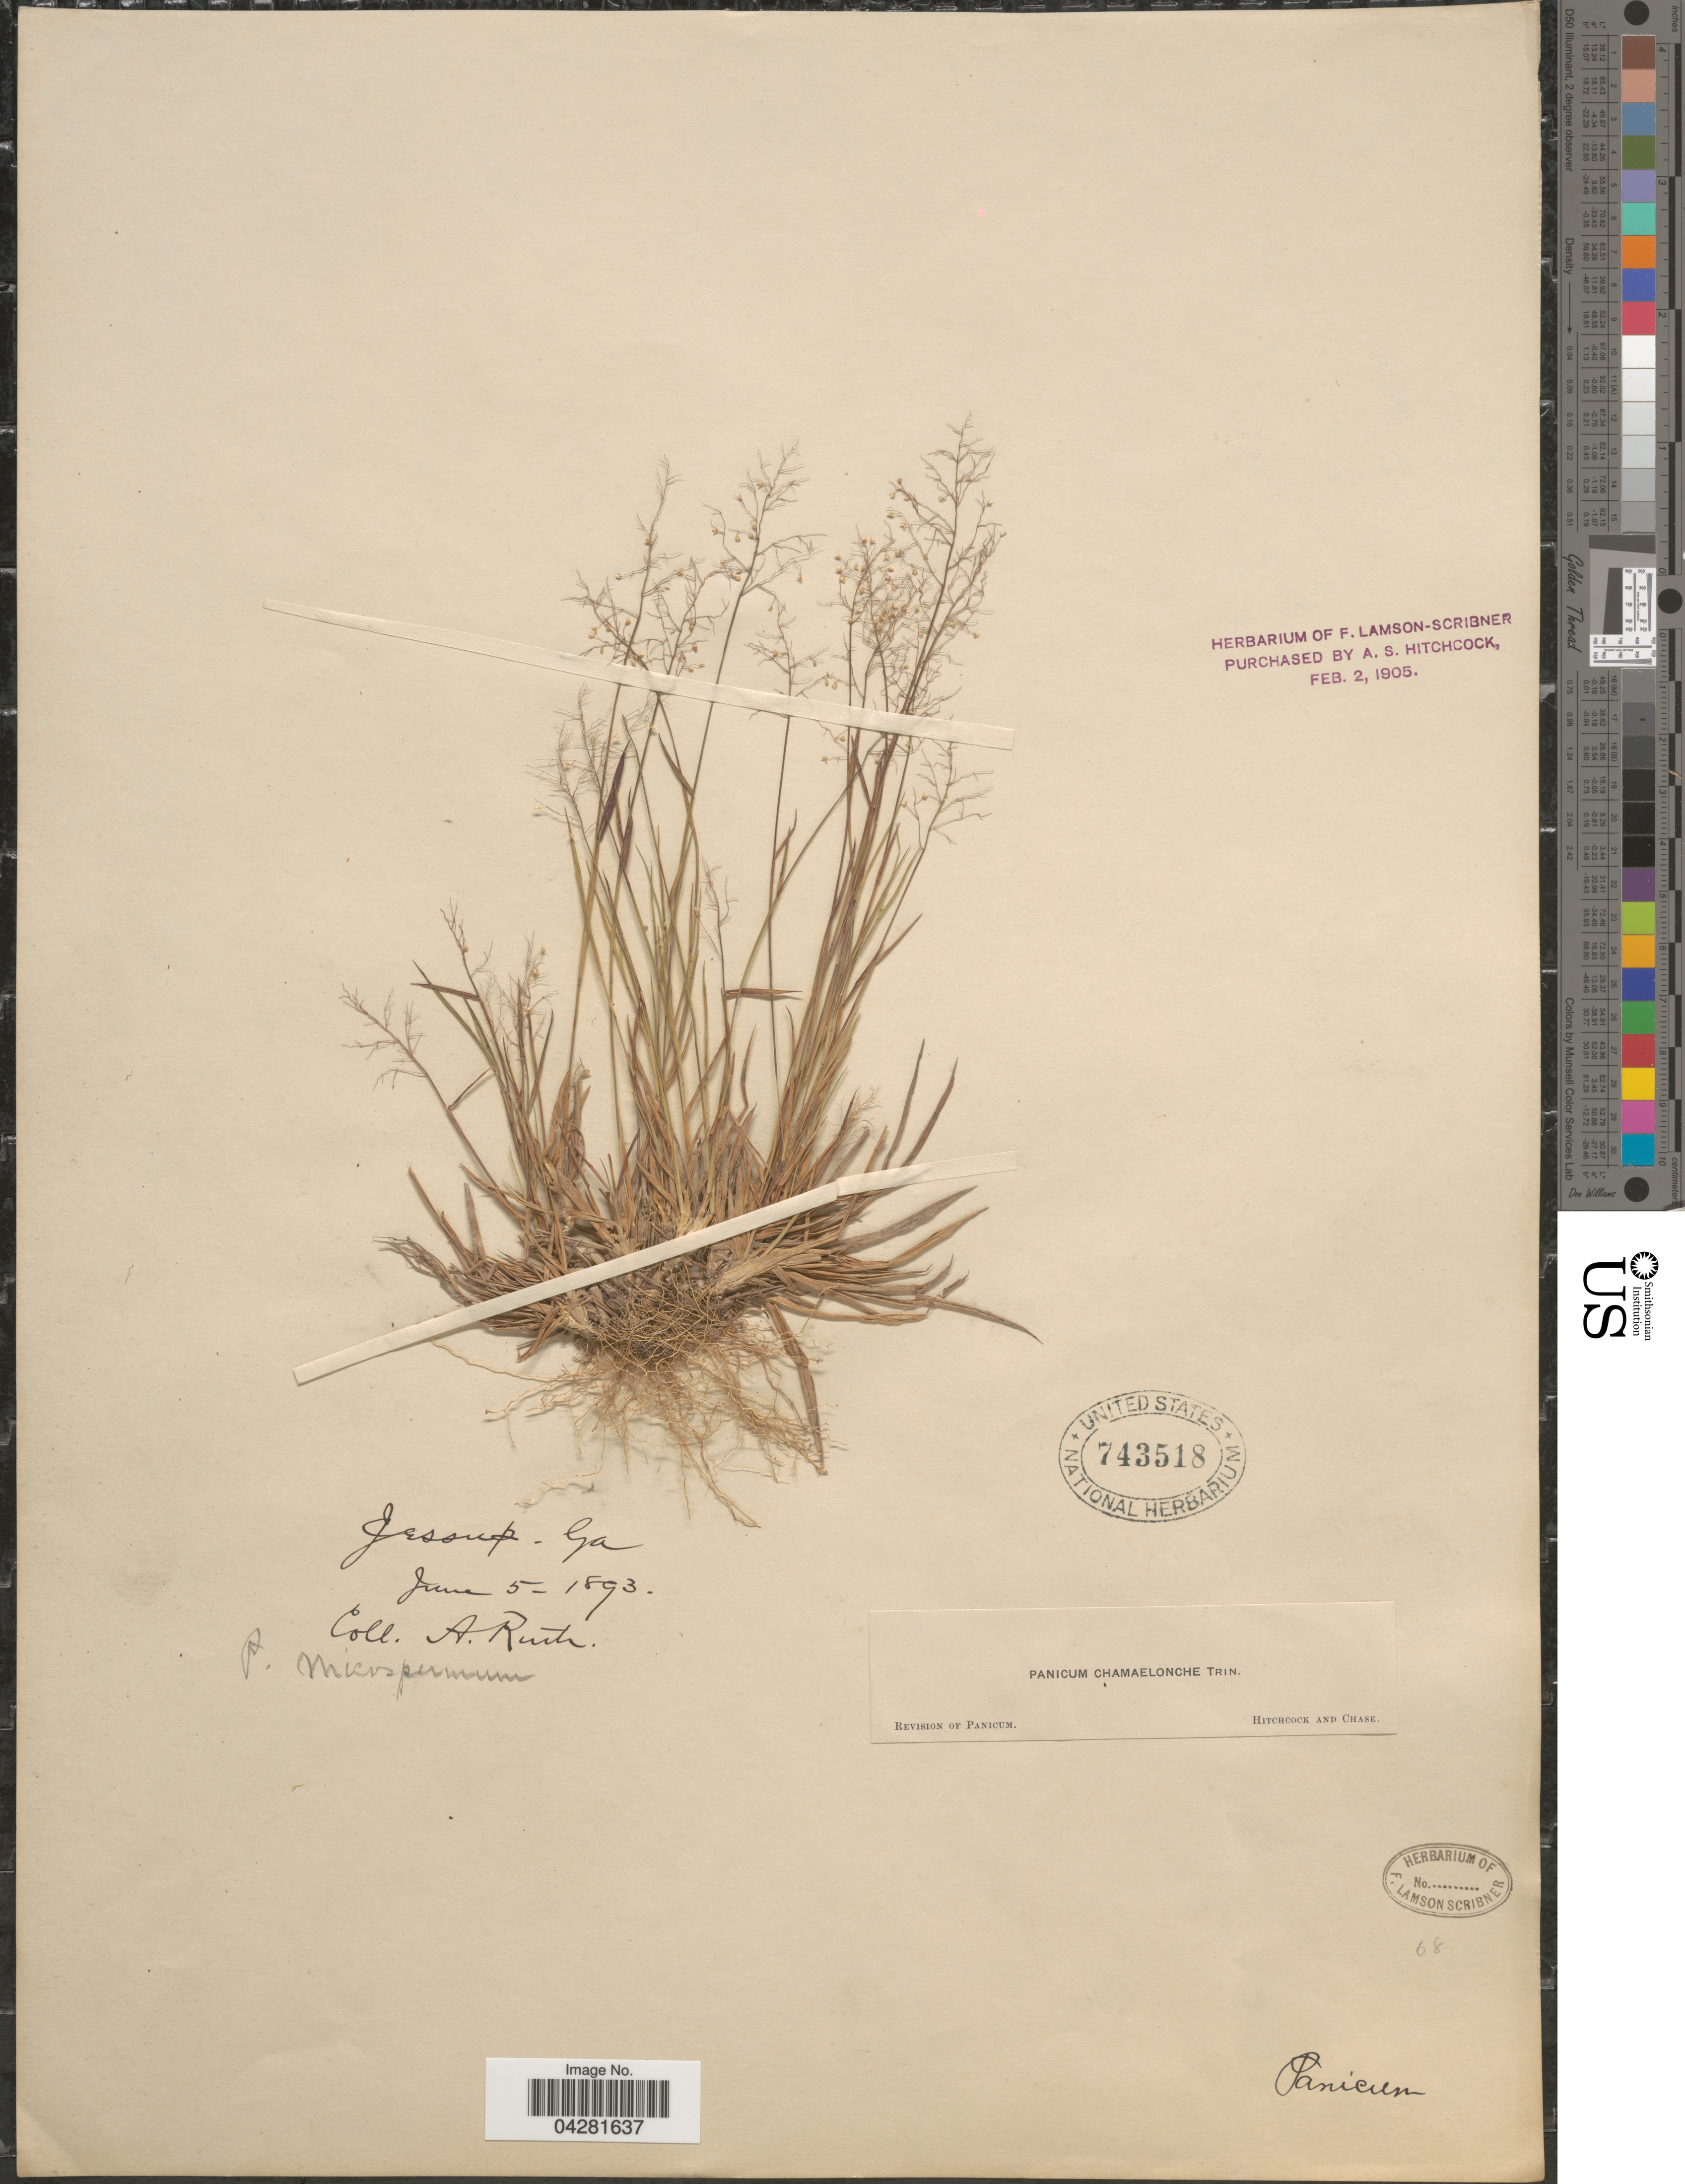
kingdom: Plantae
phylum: Tracheophyta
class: Liliopsida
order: Poales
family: Poaceae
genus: Dichanthelium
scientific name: Dichanthelium ensifolium var. ensifolium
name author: (Baldwin ex Elliot) Gould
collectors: A. Ruth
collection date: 1893-06-05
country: United States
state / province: Georgia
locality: Jesoup.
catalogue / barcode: US 743518